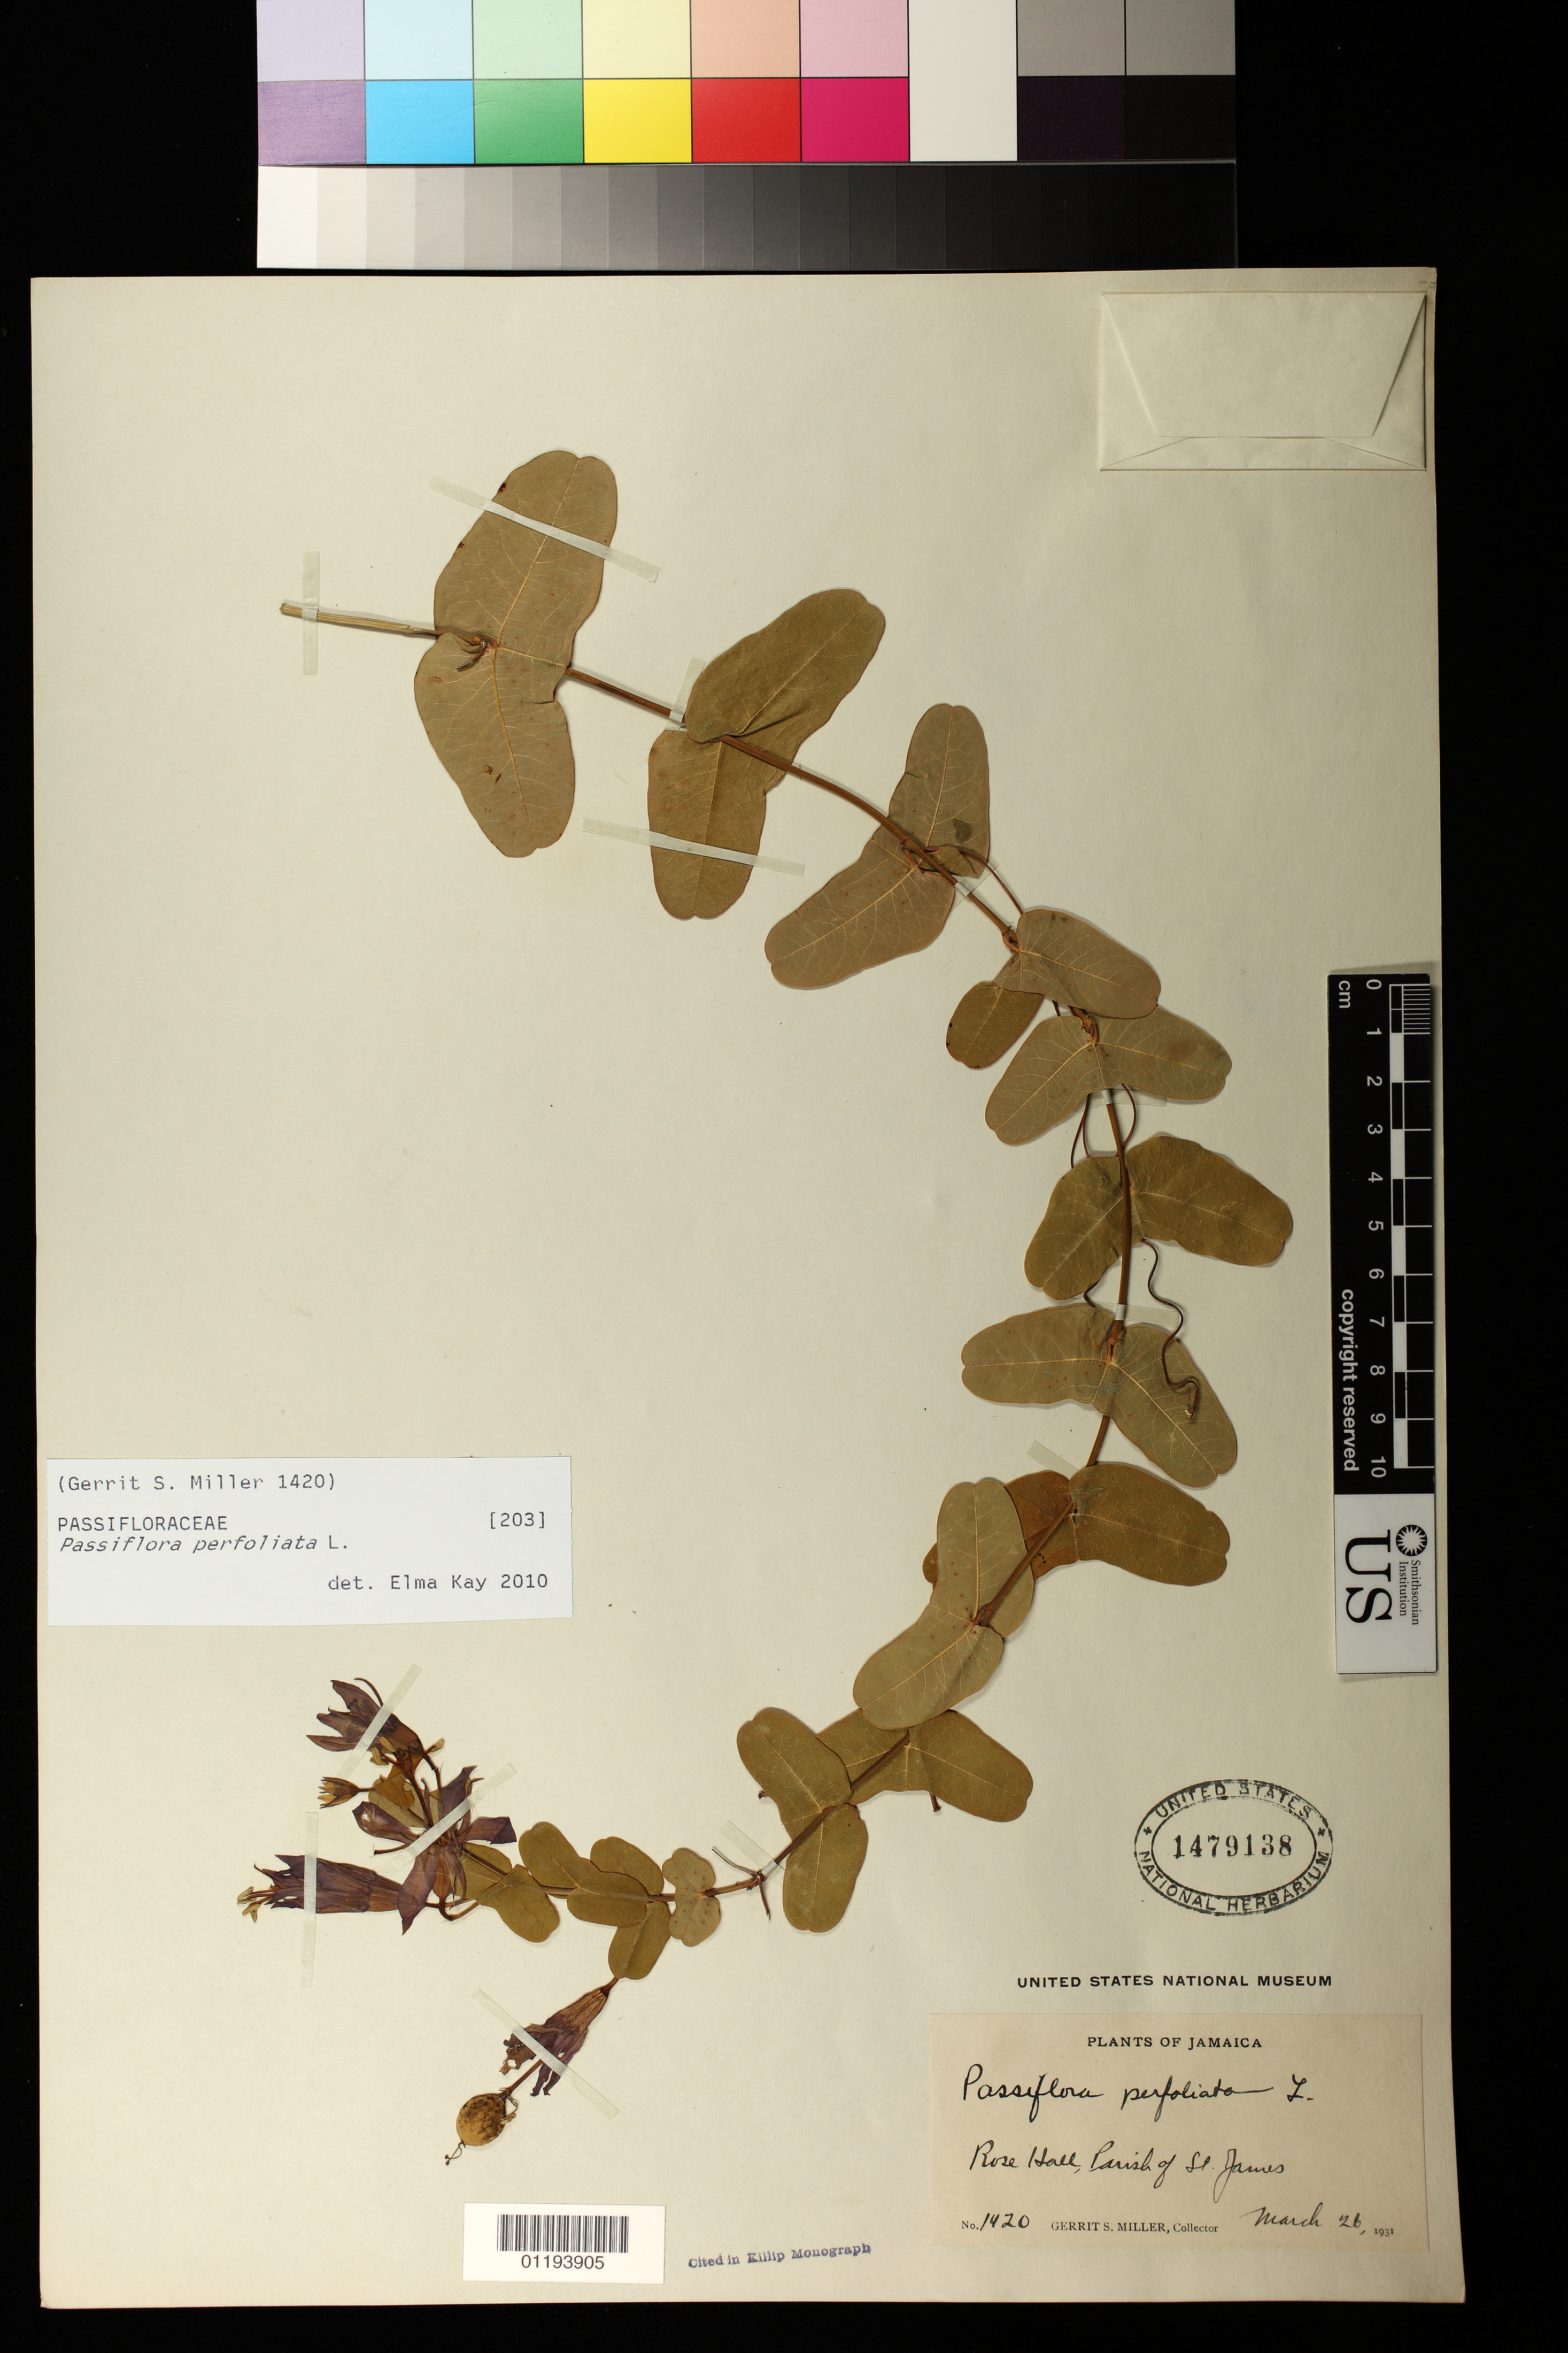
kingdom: Plantae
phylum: Tracheophyta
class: Magnoliopsida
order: Malpighiales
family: Passifloraceae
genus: Passiflora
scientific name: Passiflora perfoliata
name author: L.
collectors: G. S. Miller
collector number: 1420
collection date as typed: Mar 26 1931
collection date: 1931-03-26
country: Jamaica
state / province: Saint James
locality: Rose Hall, Parish of St. James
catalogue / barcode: US 1479138